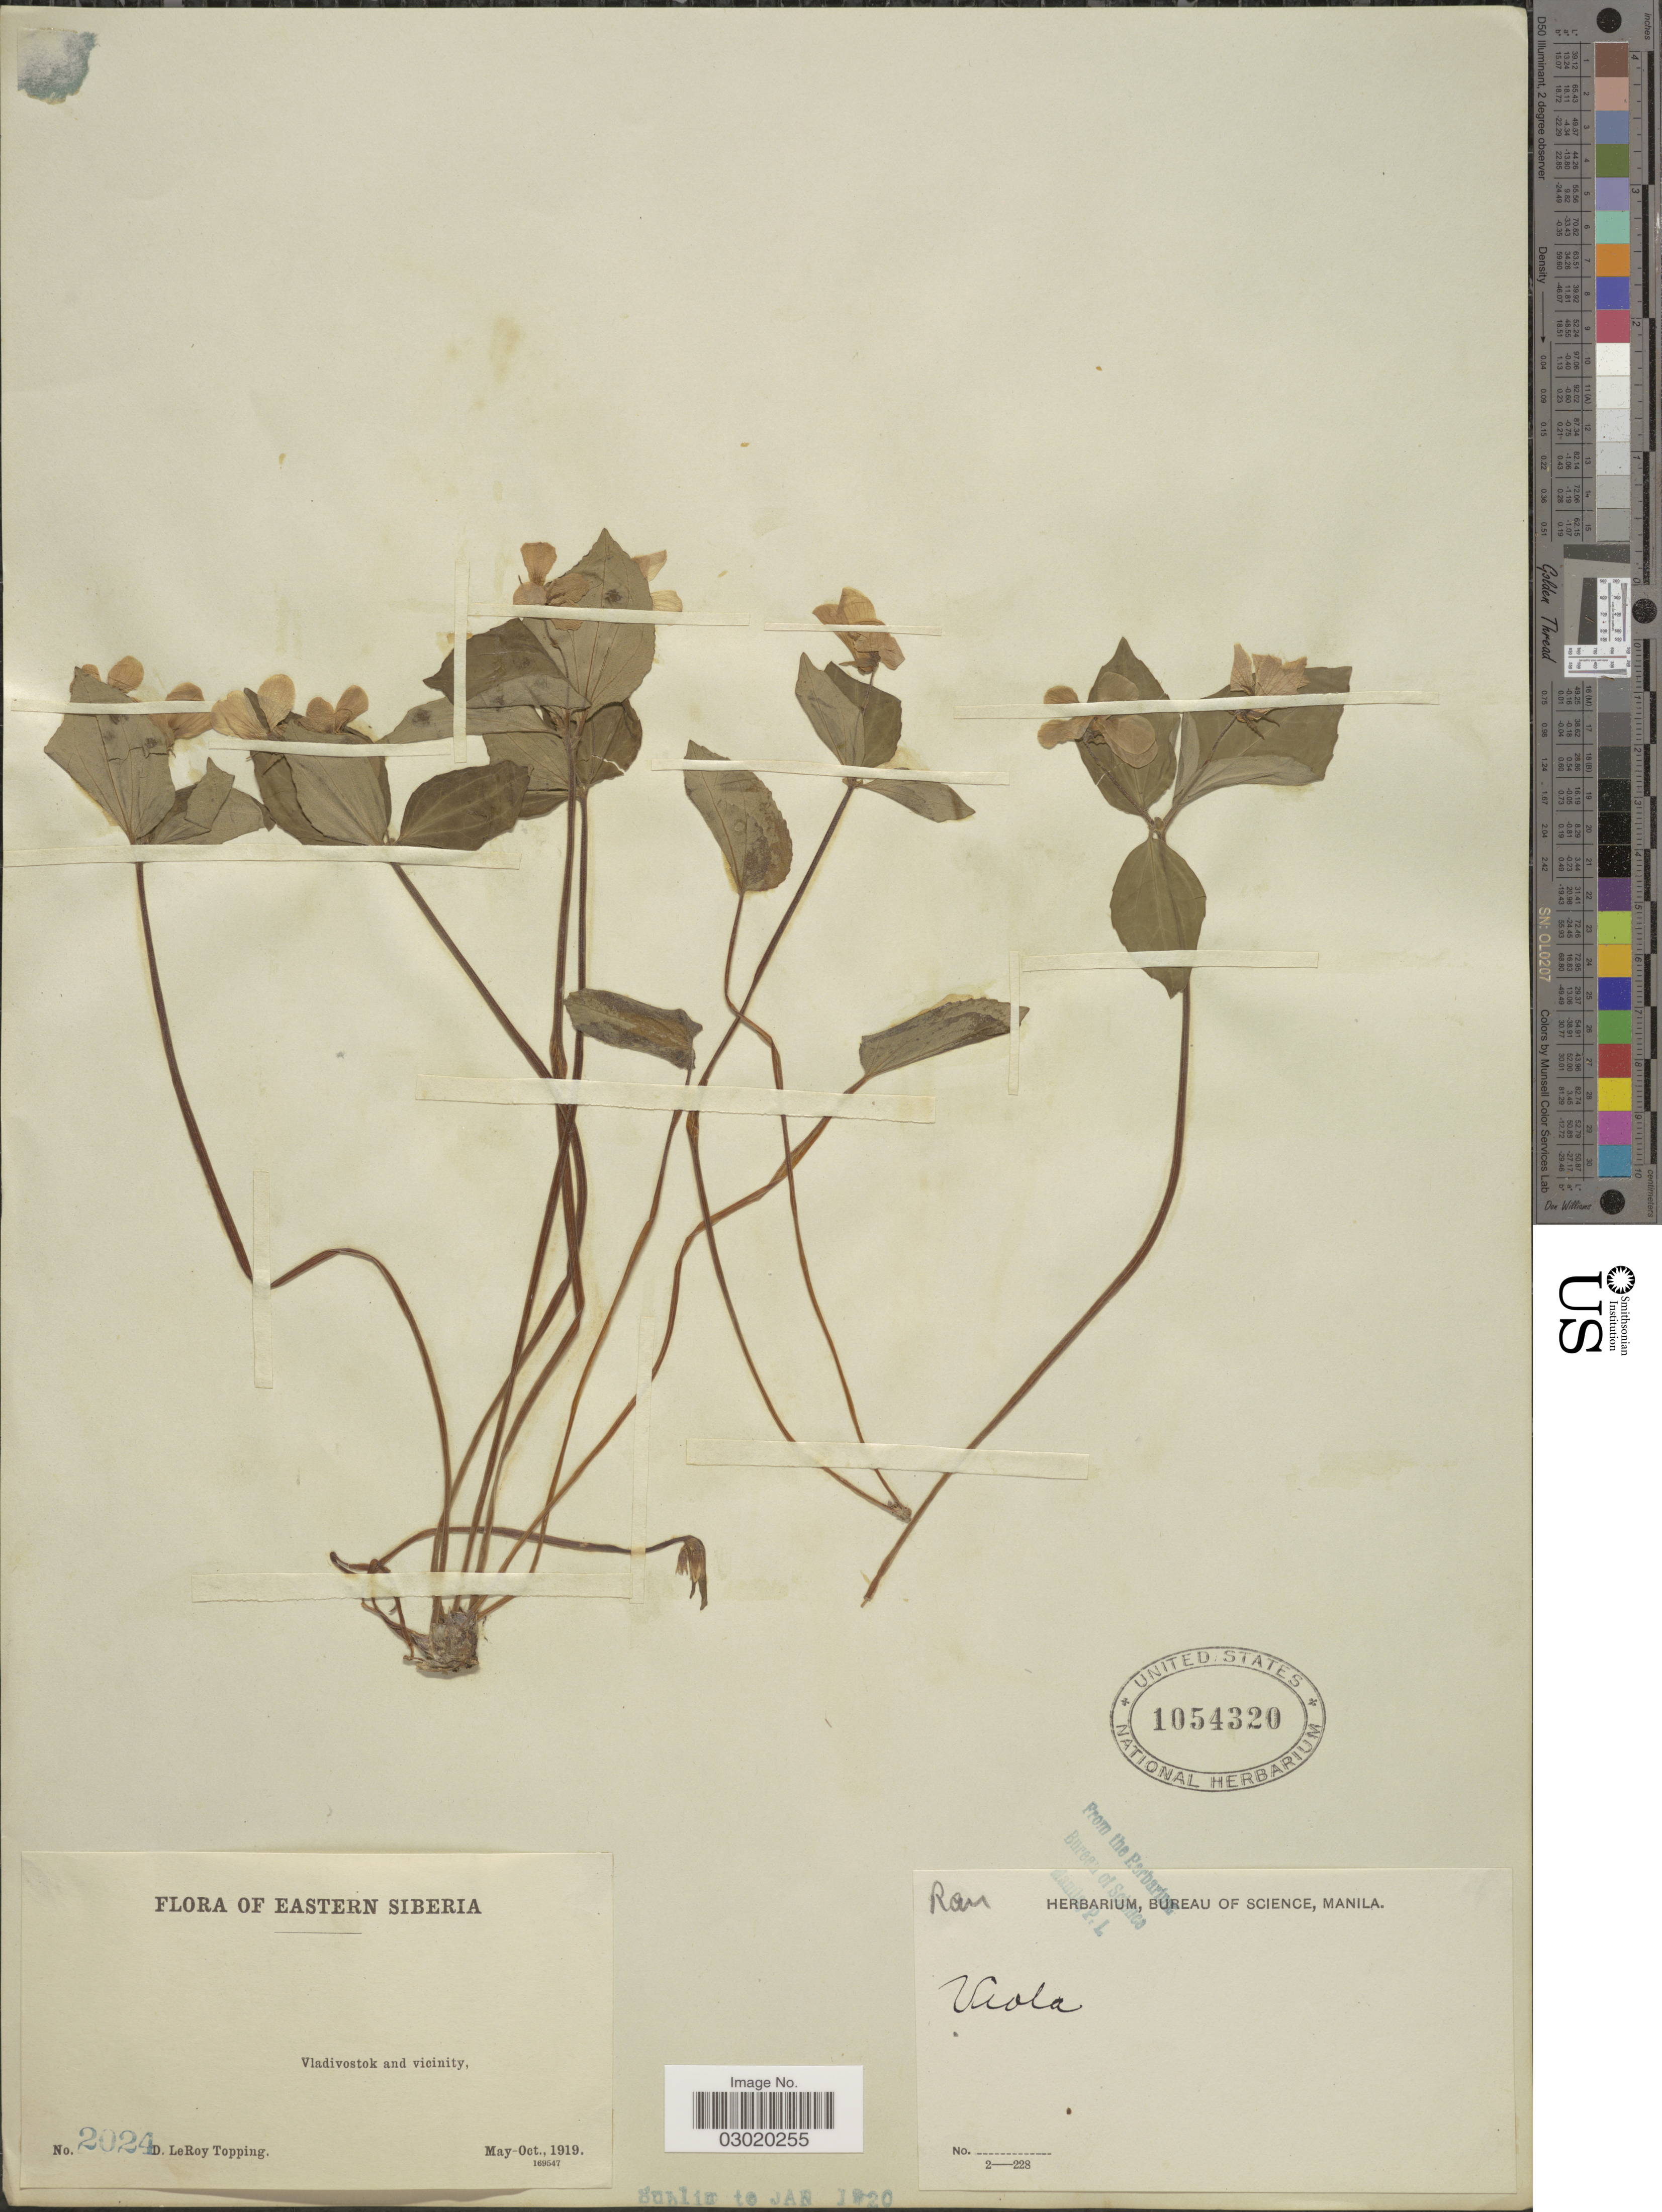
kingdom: Plantae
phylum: Tracheophyta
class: Magnoliopsida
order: Malpighiales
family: Violaceae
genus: Viola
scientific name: Viola sp.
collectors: D. L. Topping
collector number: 2024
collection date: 1919-05/1919-10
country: Russian Federation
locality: Eastern Siberia, Vladivostok and vicinity.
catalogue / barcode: US 1054320